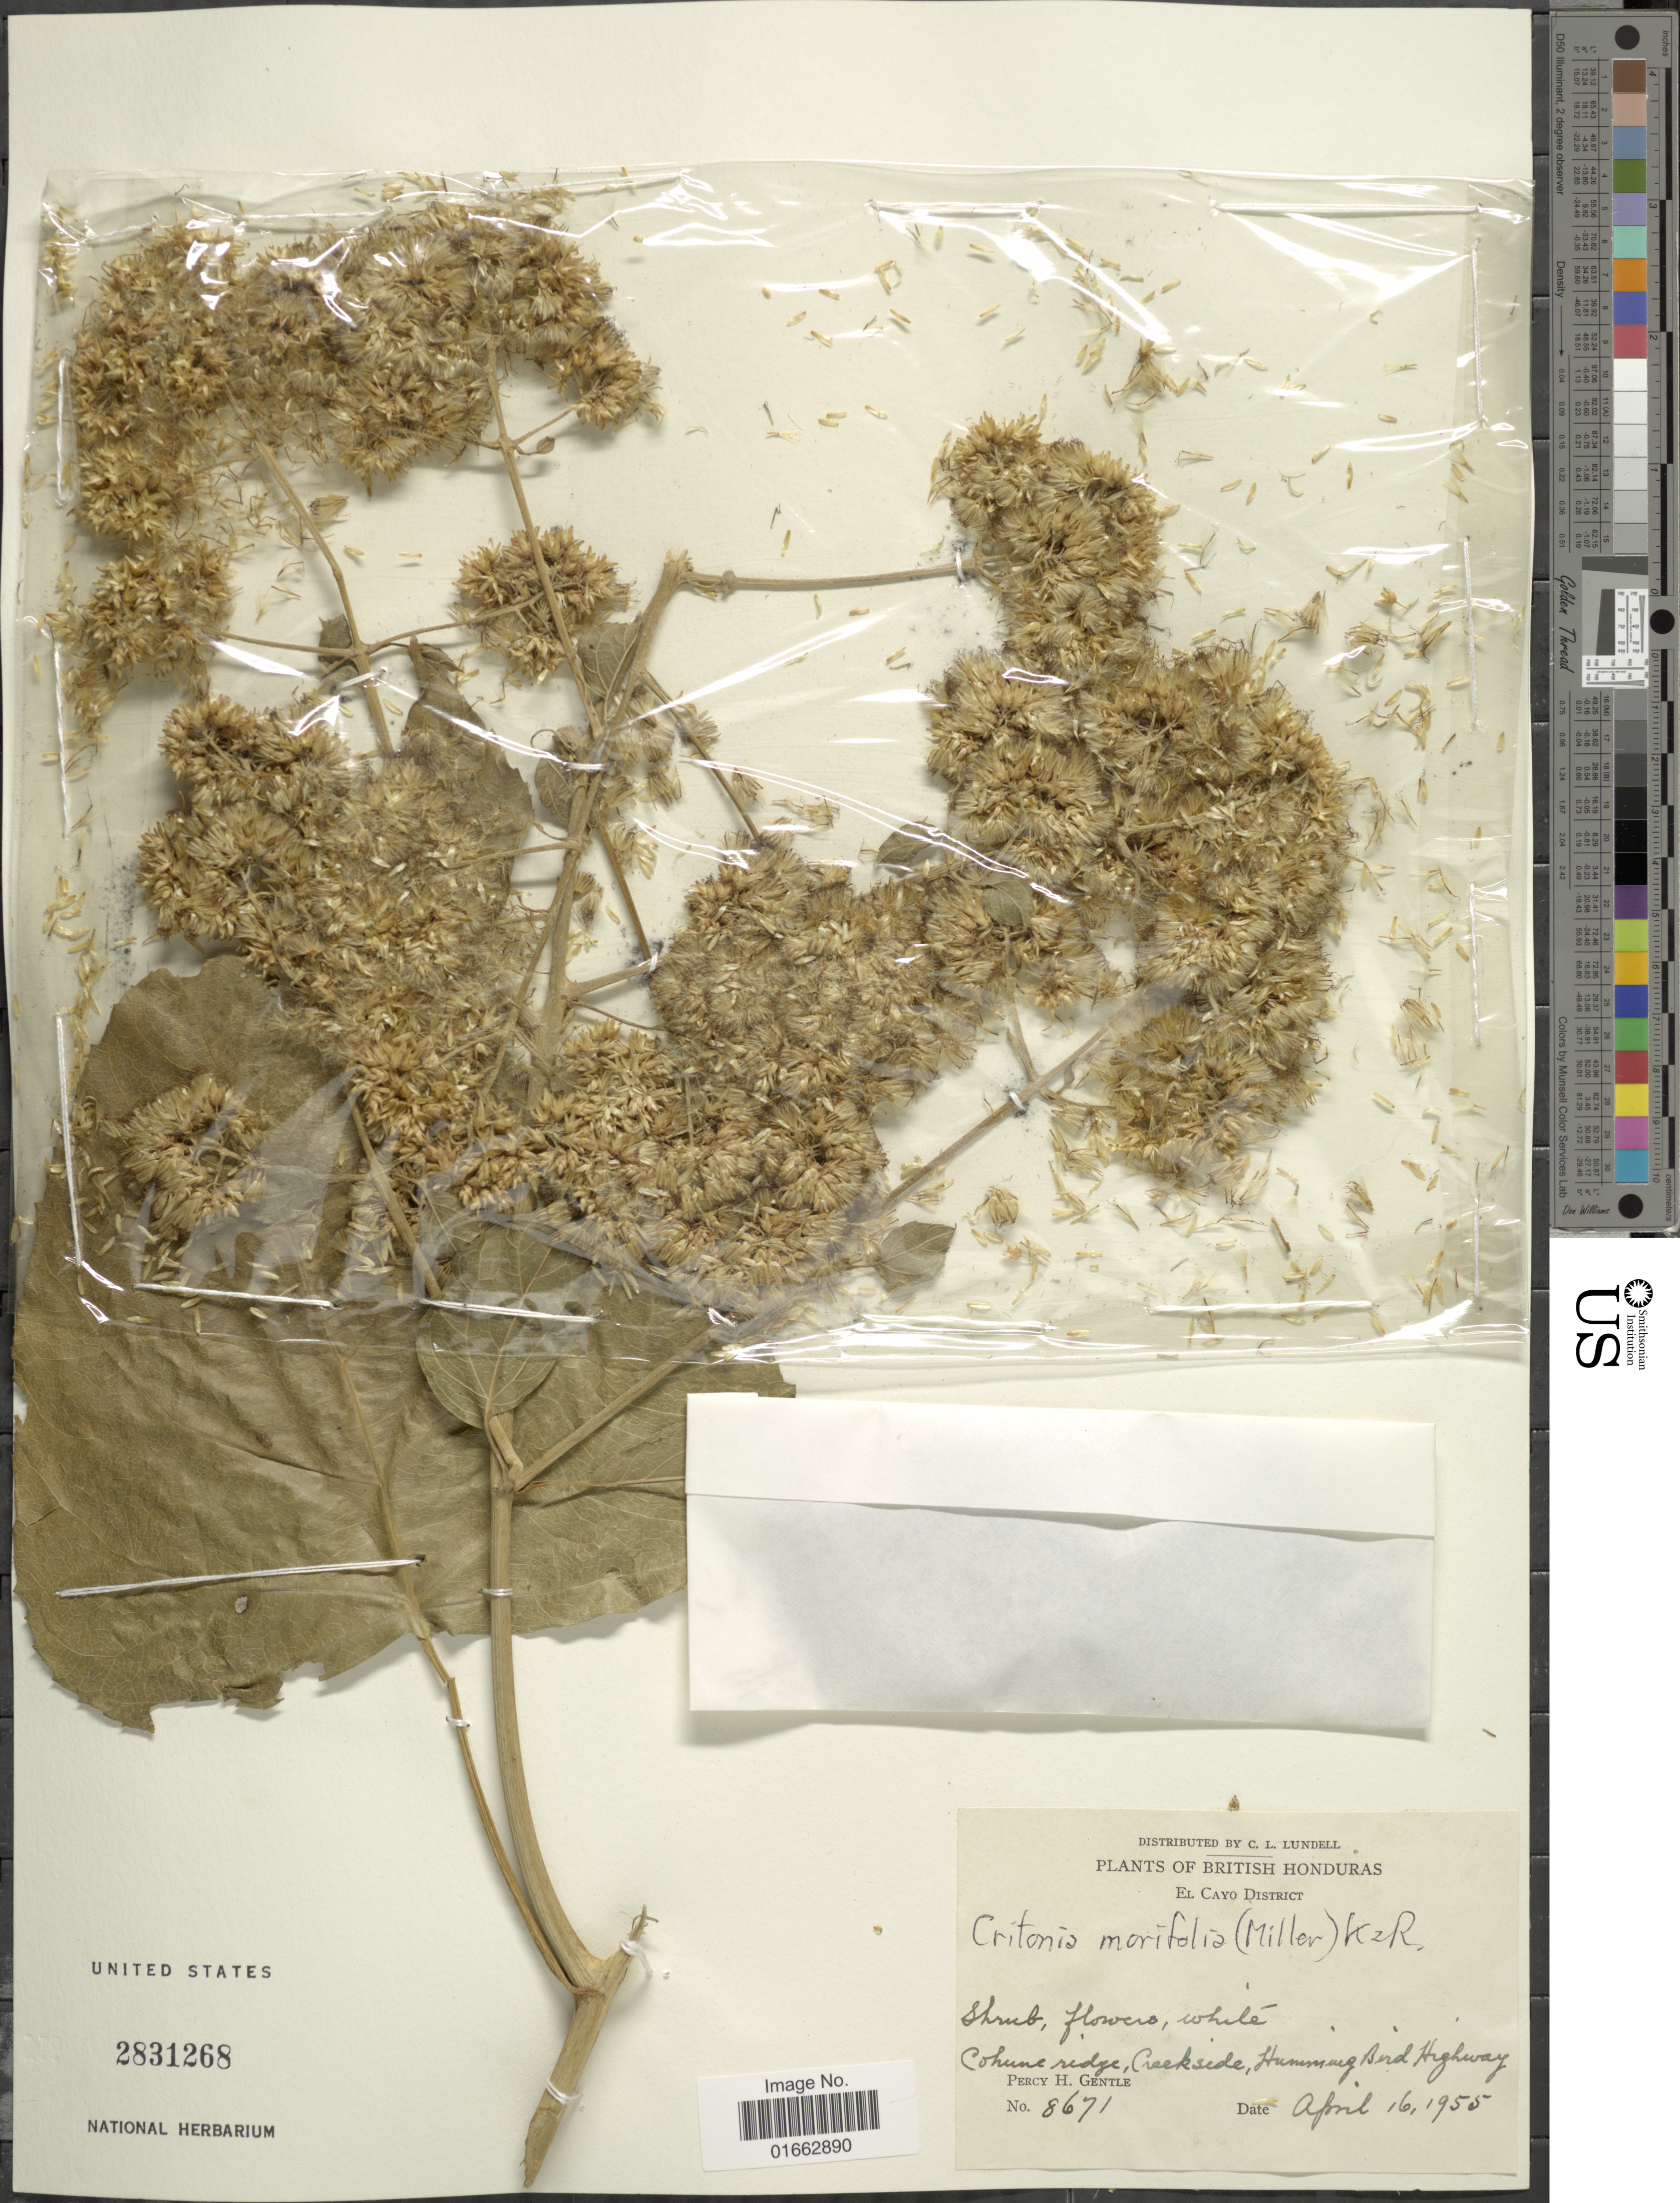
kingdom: Plantae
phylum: Tracheophyta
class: Magnoliopsida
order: Asterales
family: Asteraceae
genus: Critonia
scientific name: Critonia morifolia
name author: (Mill.) R.M. King & H. Rob.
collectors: P. H. Gentle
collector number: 8671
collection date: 1955-04-16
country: Belize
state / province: Cayo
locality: Cohune ridge, Creekside, Humming Bird Highway, British Honduras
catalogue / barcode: US 2831268